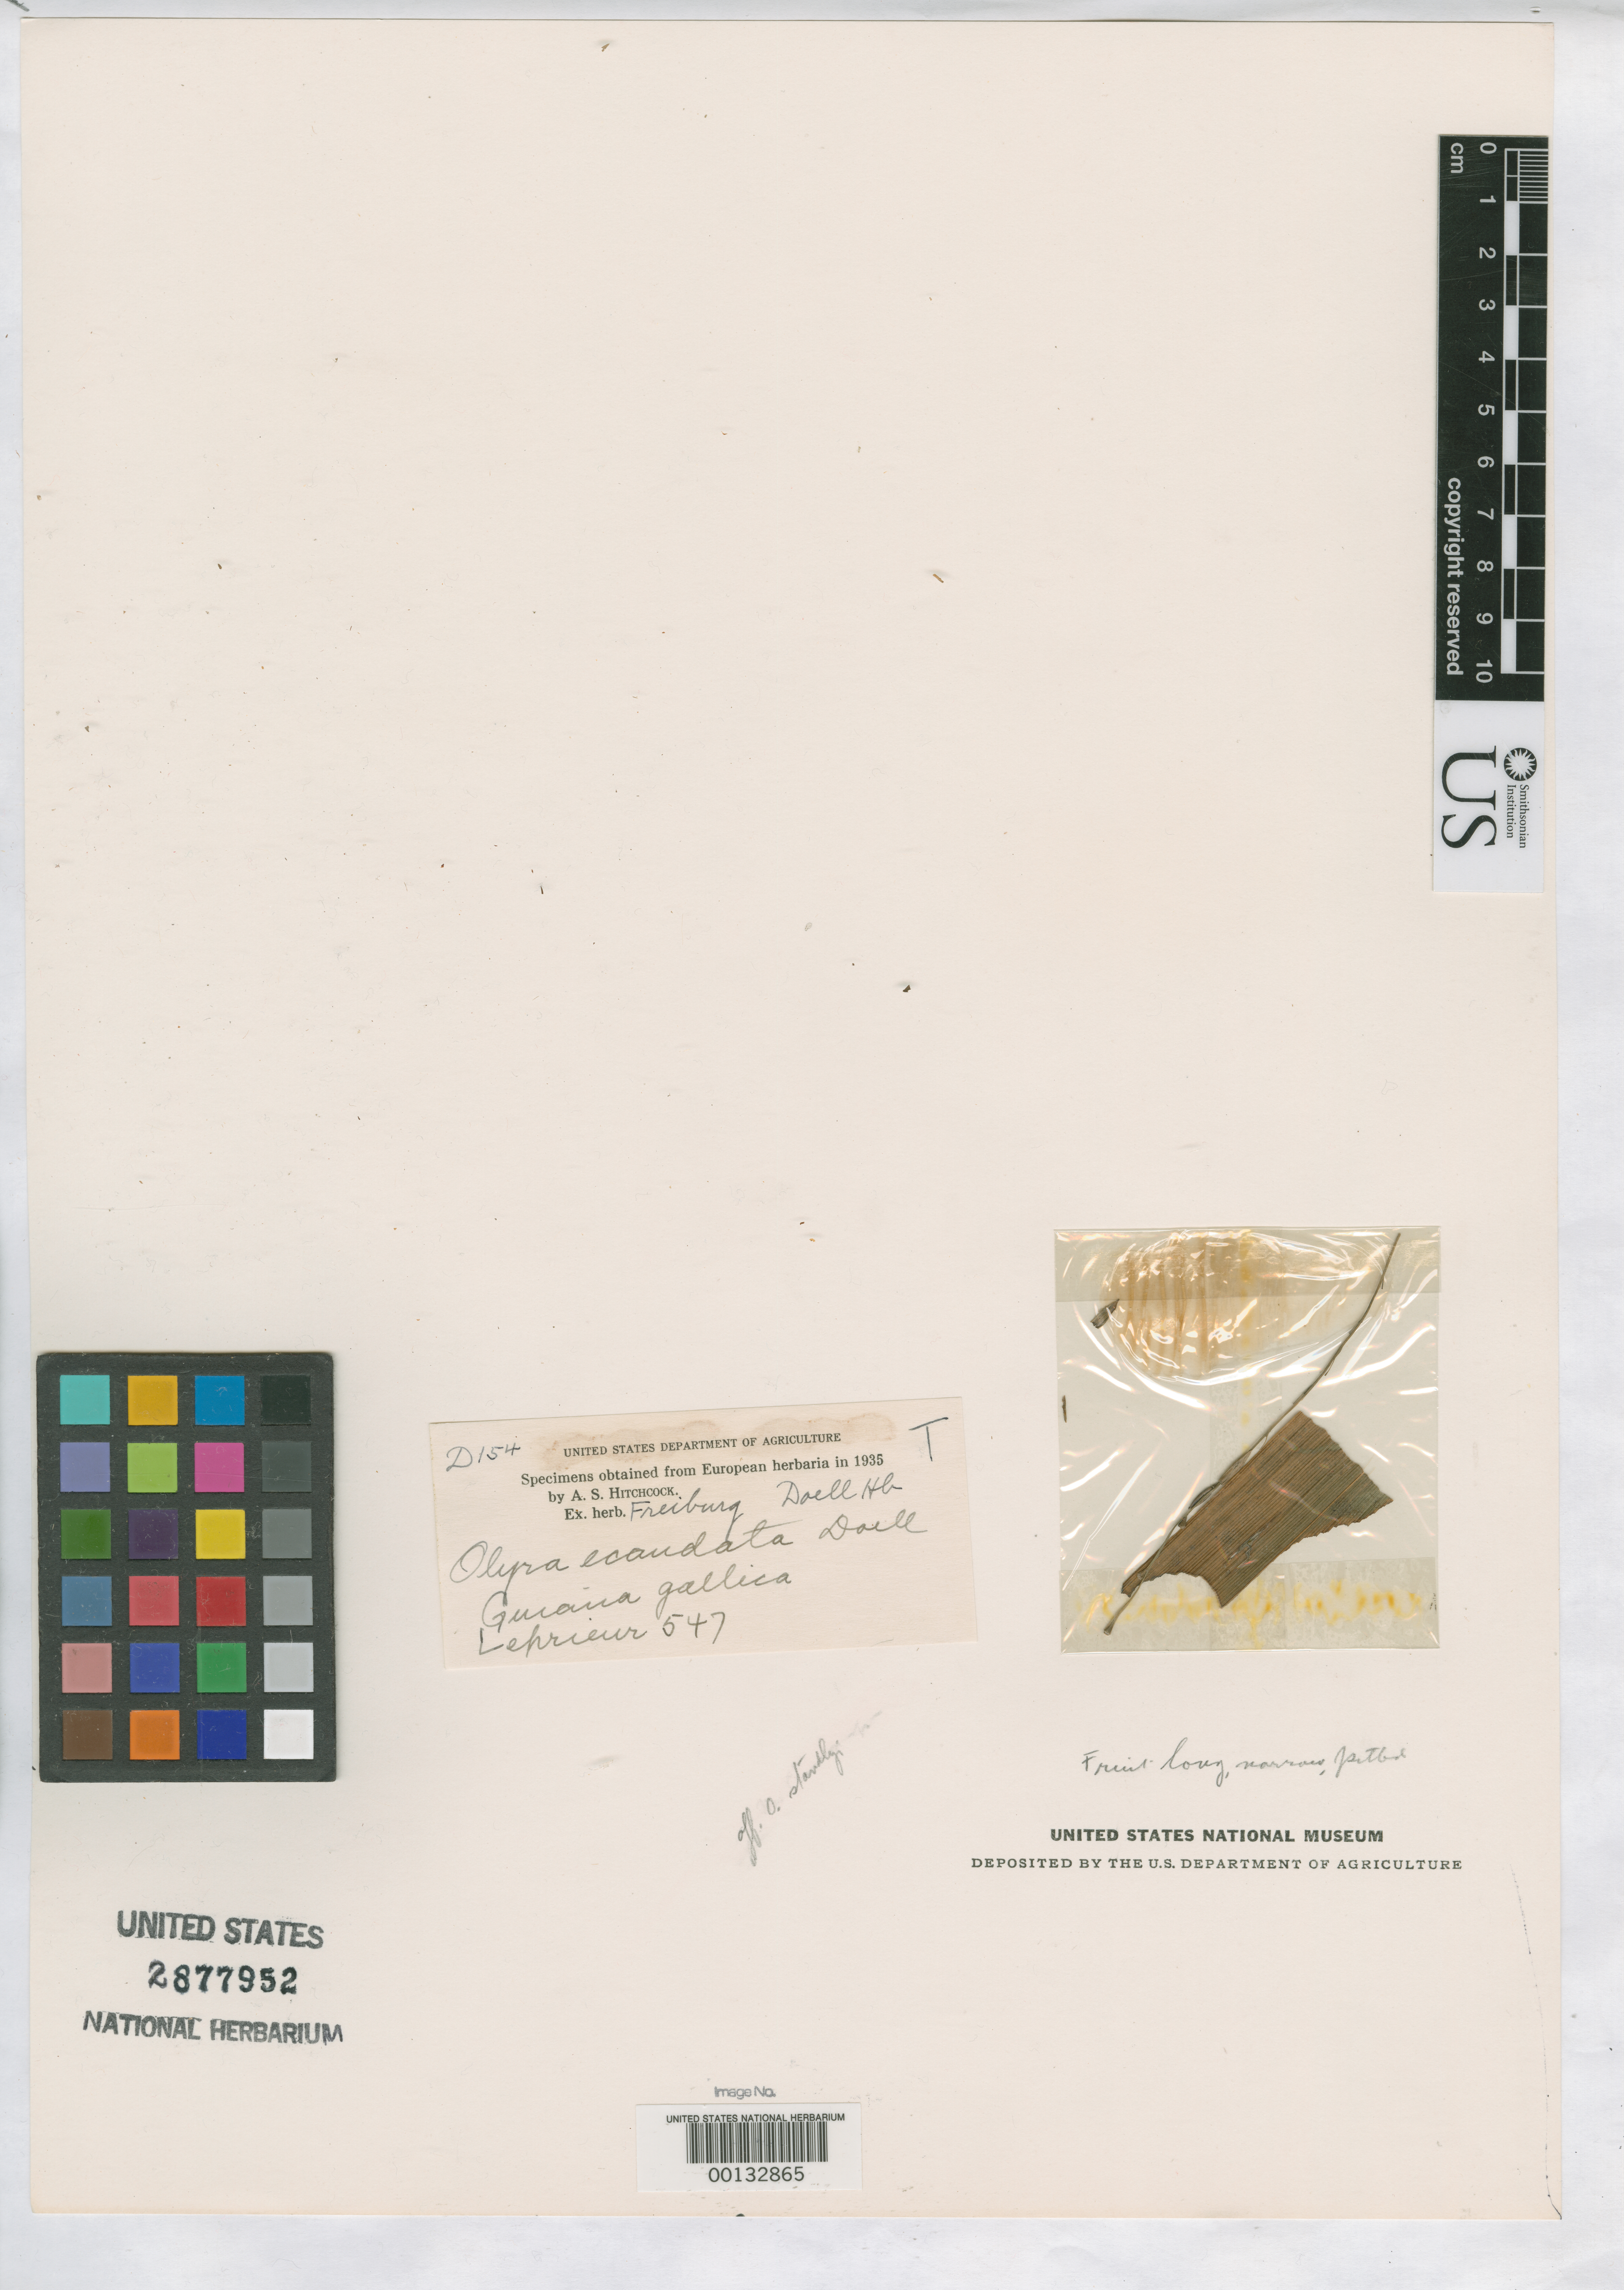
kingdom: Plantae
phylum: Tracheophyta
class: Liliopsida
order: Poales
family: Poaceae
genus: Olyra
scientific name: Olyra ecaudata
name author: Döll in Mart.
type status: Type Fragment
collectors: F. M. R. Leprieur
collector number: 547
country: French Guiana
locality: Cayenne.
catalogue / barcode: US 2877952